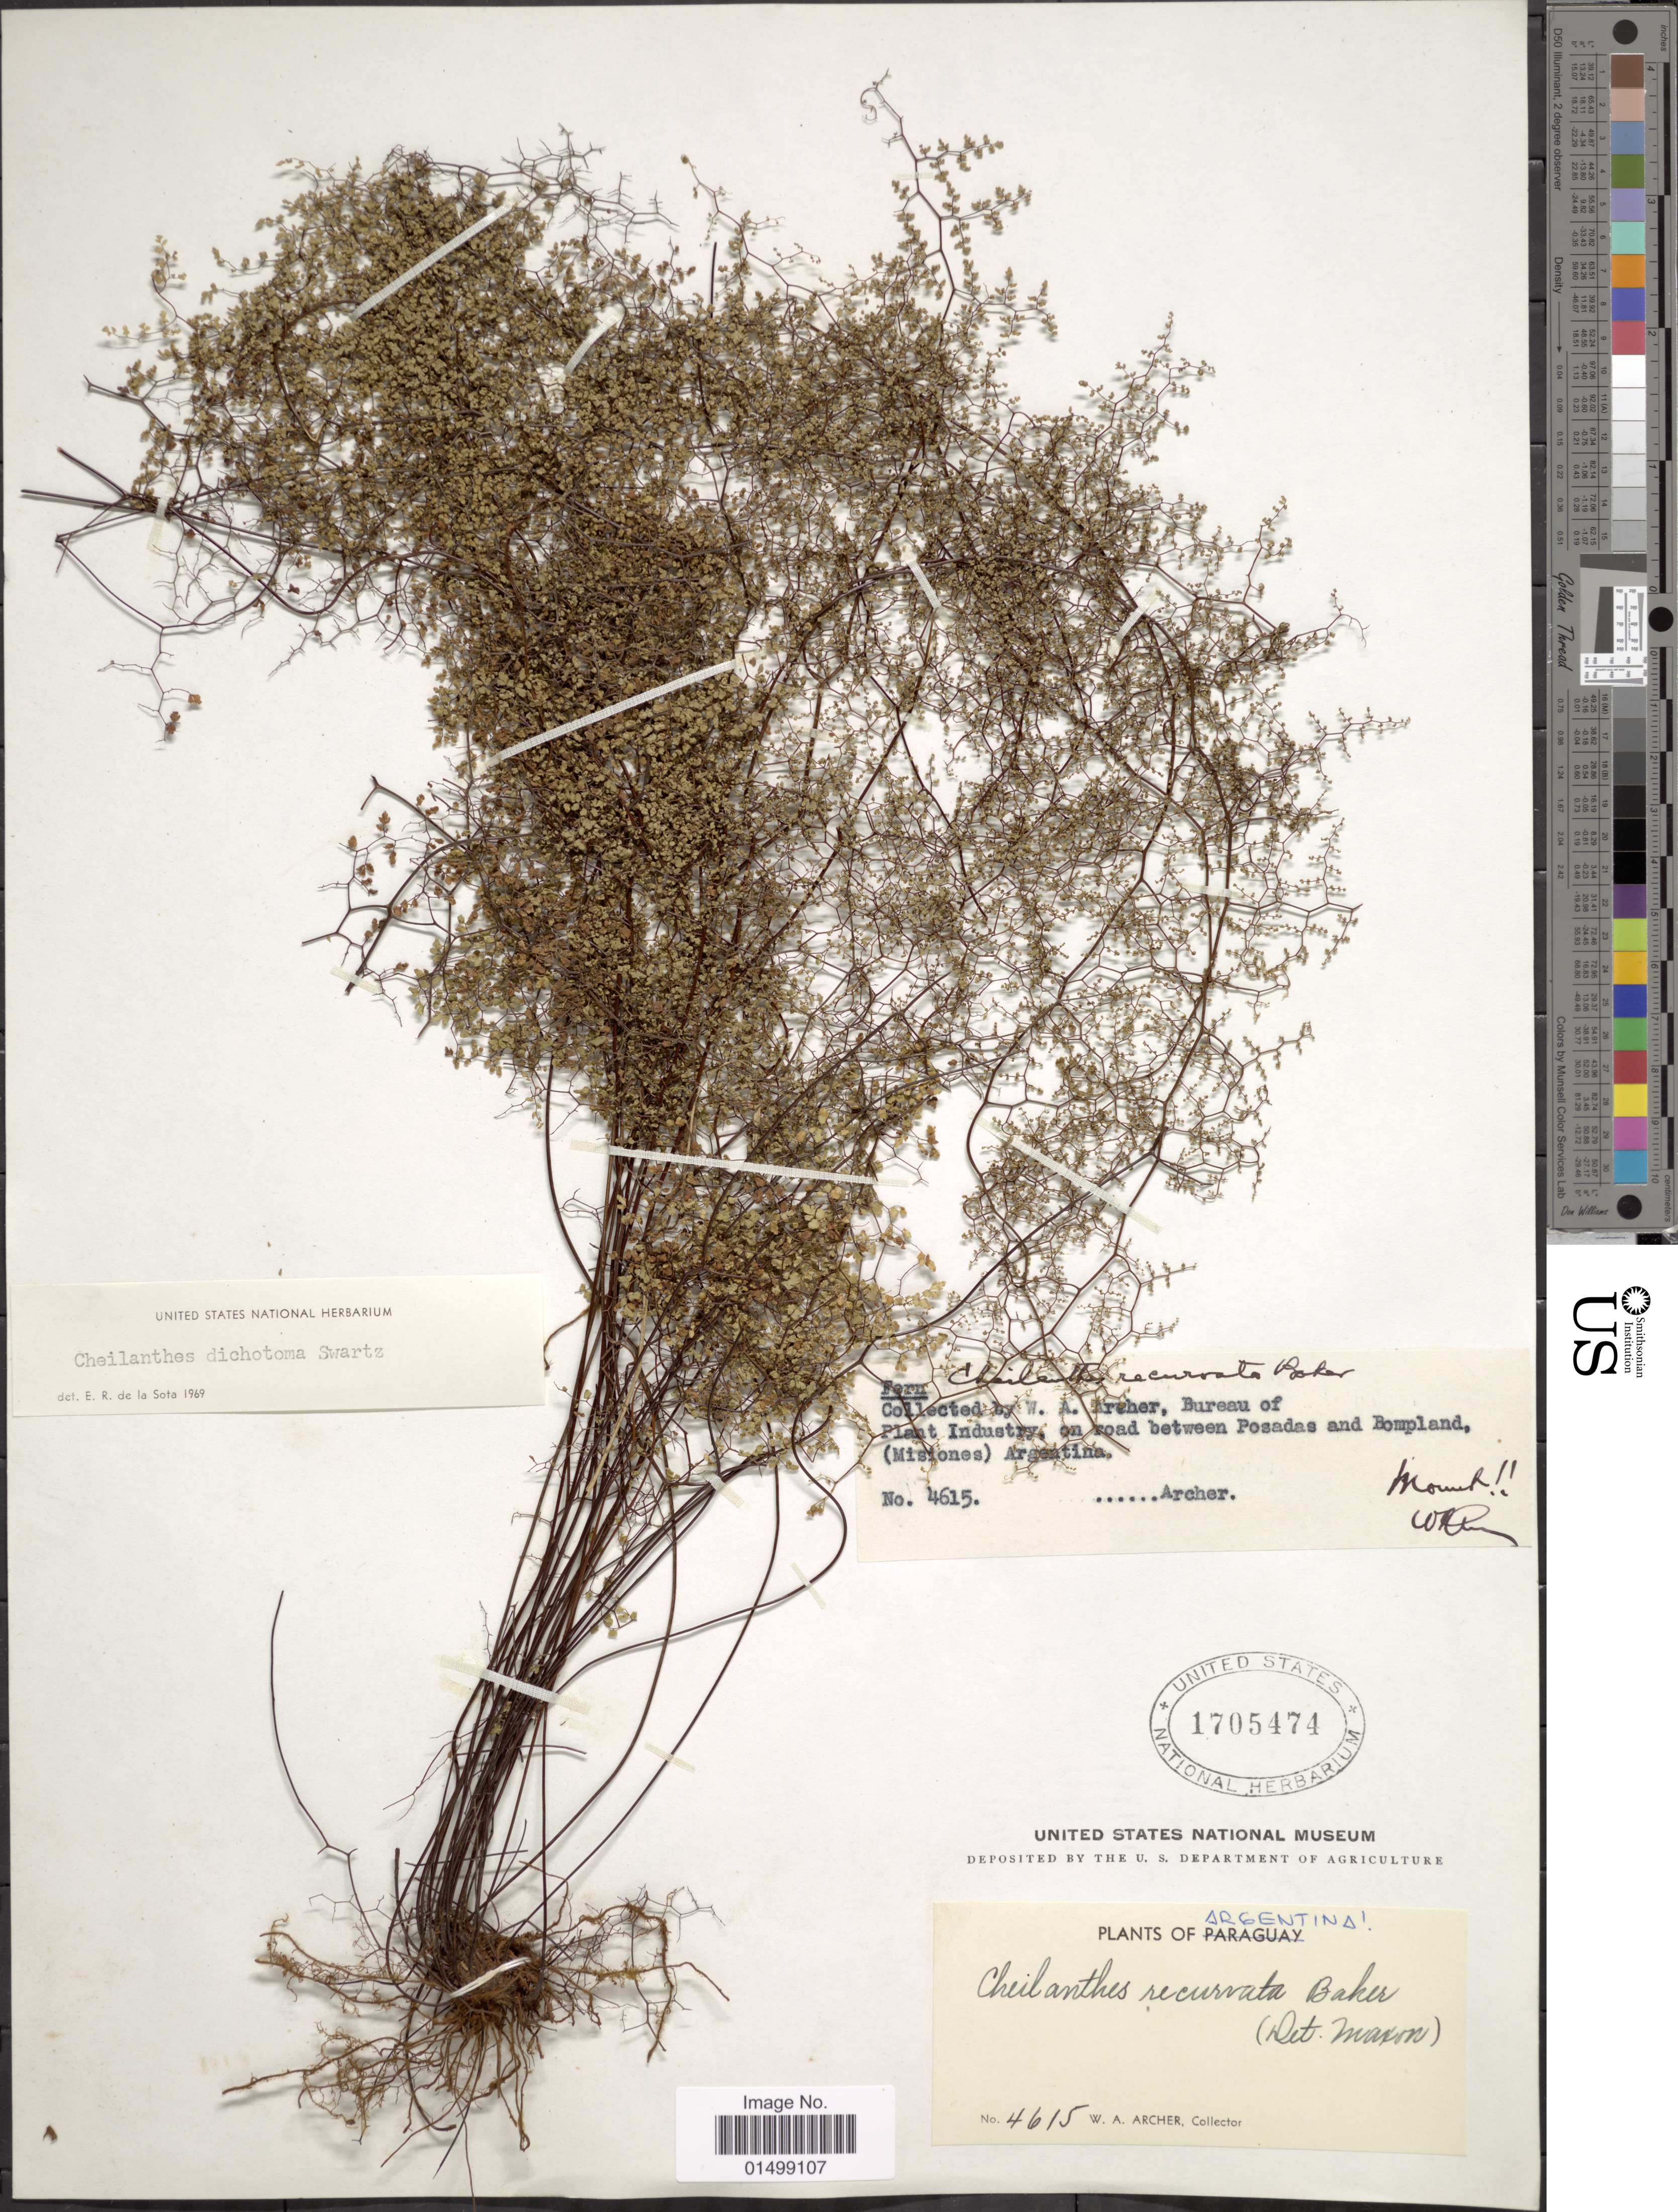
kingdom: Plantae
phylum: Tracheophyta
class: Polypodiopsida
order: Polypodiales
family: Pteridaceae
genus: Cheilanthes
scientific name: Cheilanthes dichotoma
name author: (Cav.) Sw.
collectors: W. A. Archer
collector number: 4615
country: Argentina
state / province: Misiones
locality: On road between Posadas and Bompland (Misiones).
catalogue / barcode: US 1705474